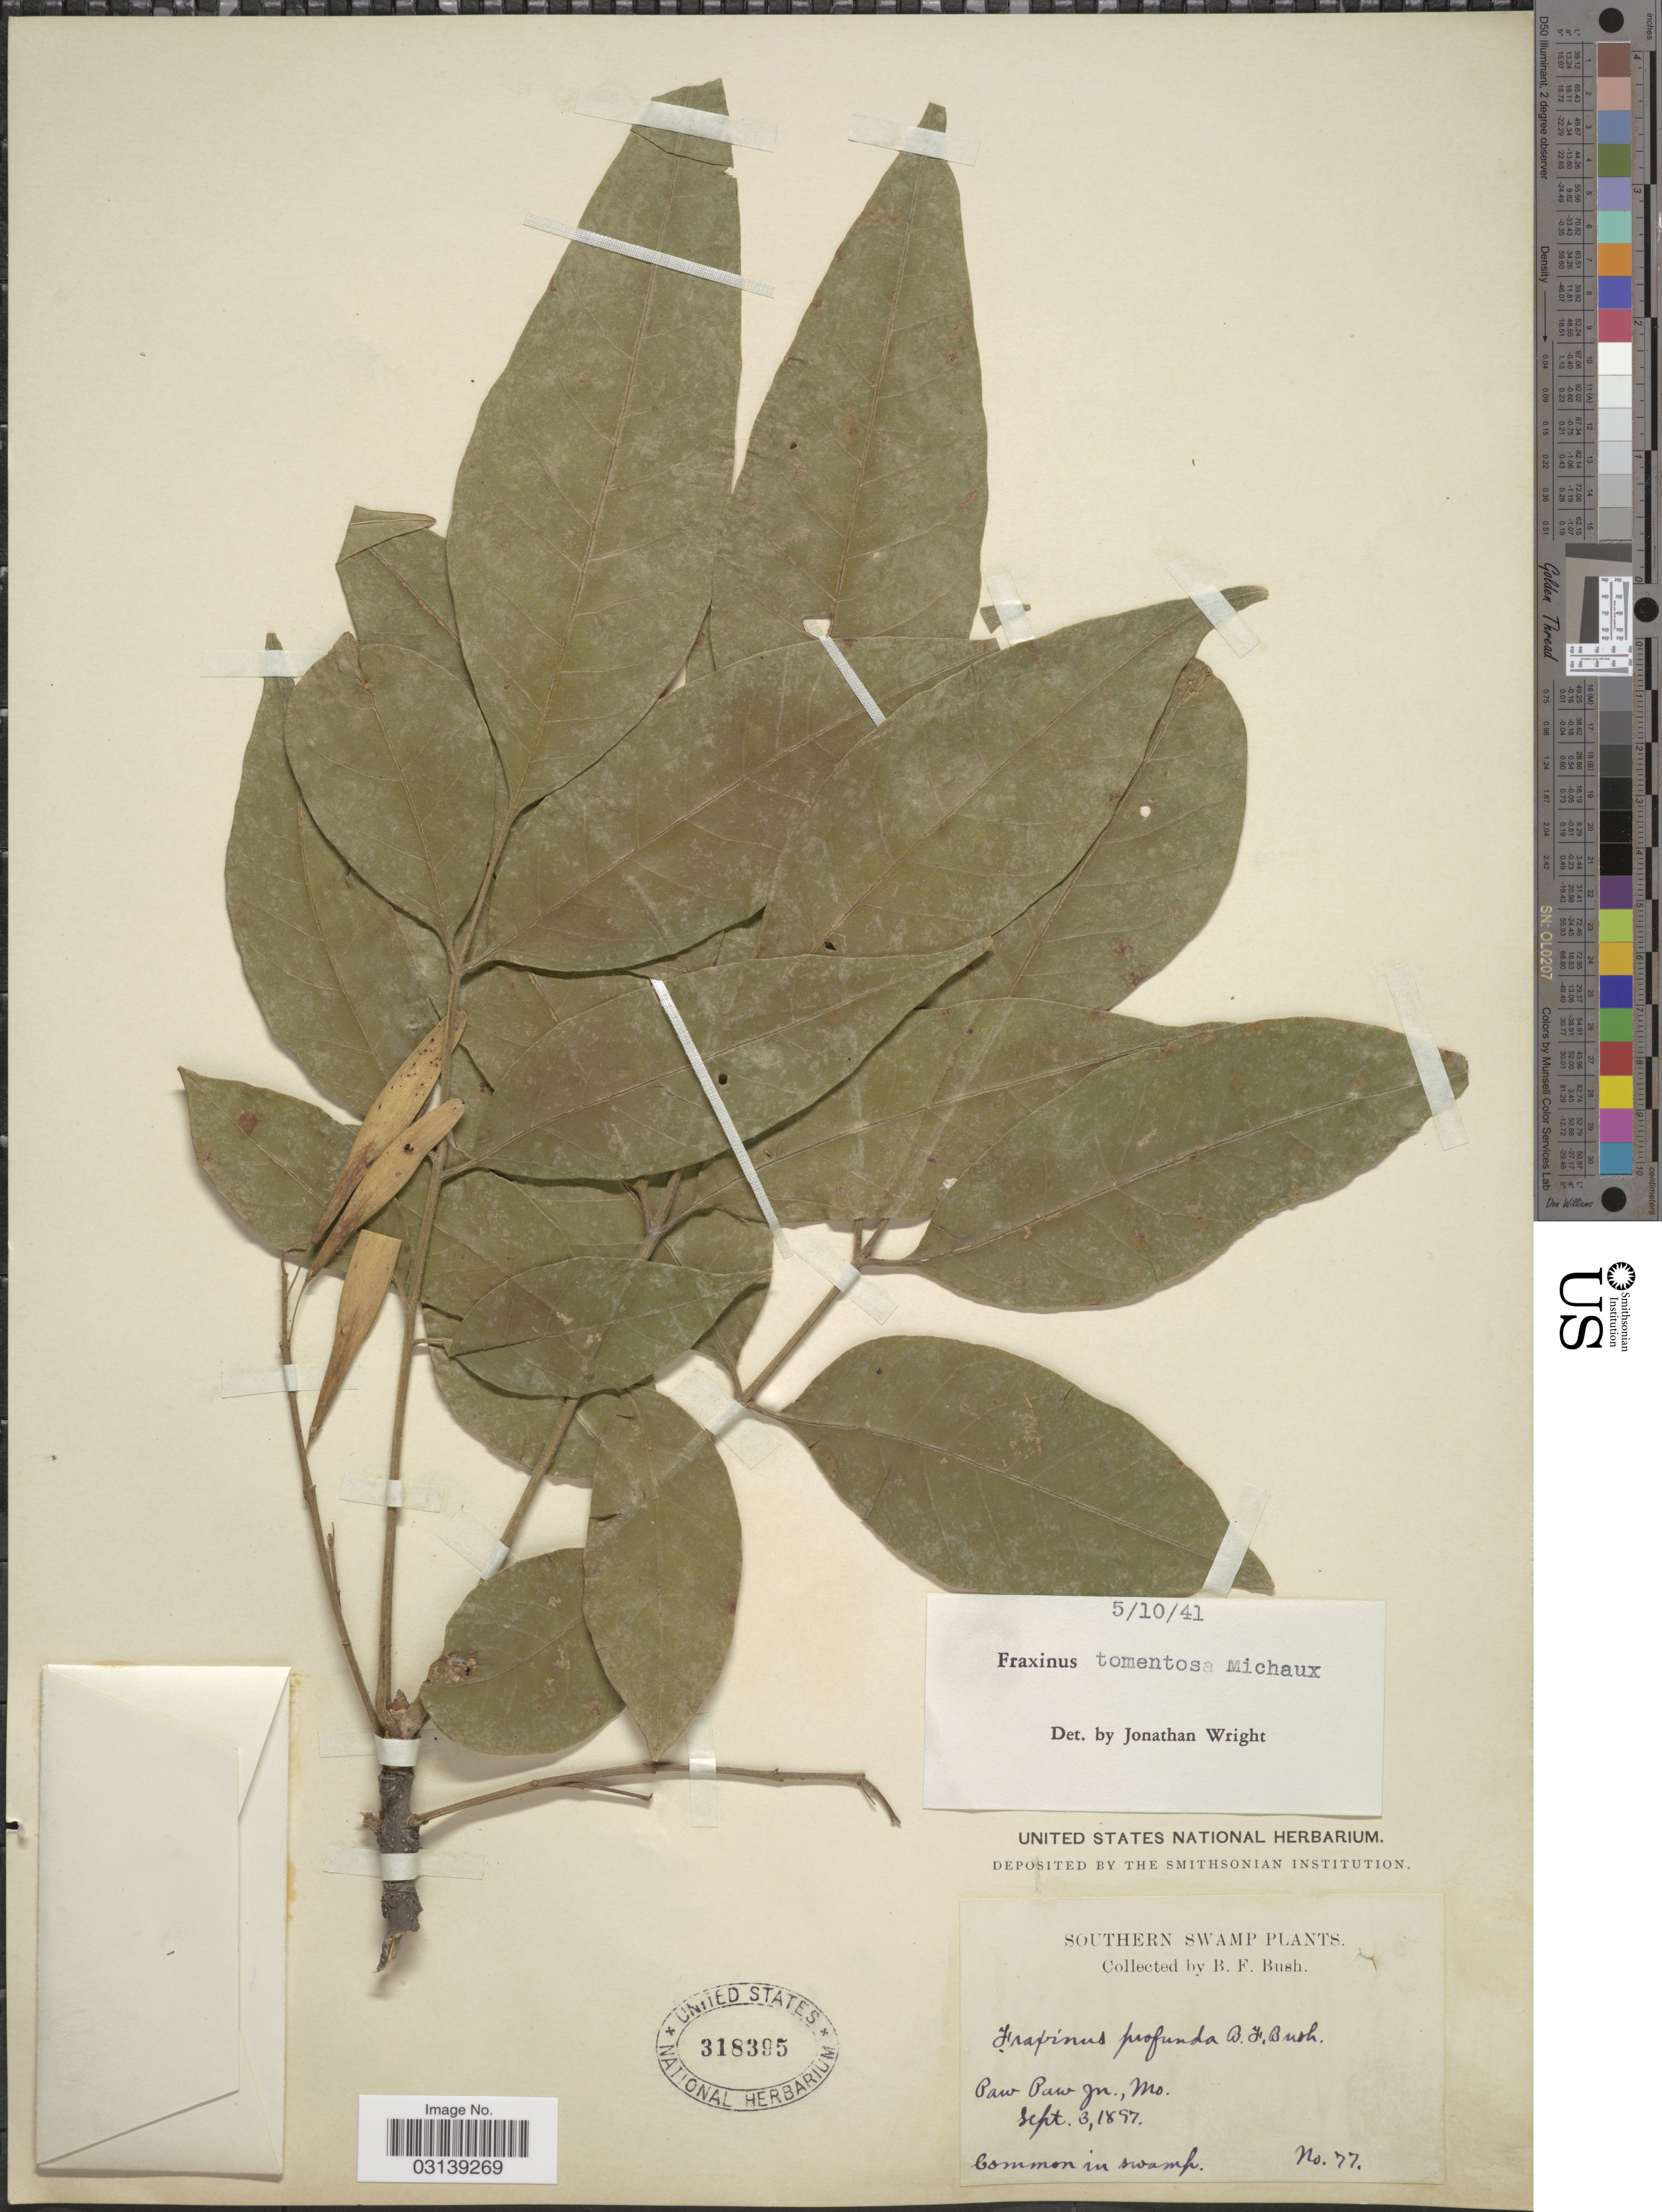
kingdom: Plantae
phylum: Tracheophyta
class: Magnoliopsida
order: Lamiales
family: Oleaceae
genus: Fraxinus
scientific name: Fraxinus profunda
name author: (Bush) Bush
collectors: B. F. Bush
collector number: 77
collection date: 1897-09-03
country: United States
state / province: Missouri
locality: Southern Swamp, Paw Paw Jn.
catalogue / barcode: US 318395